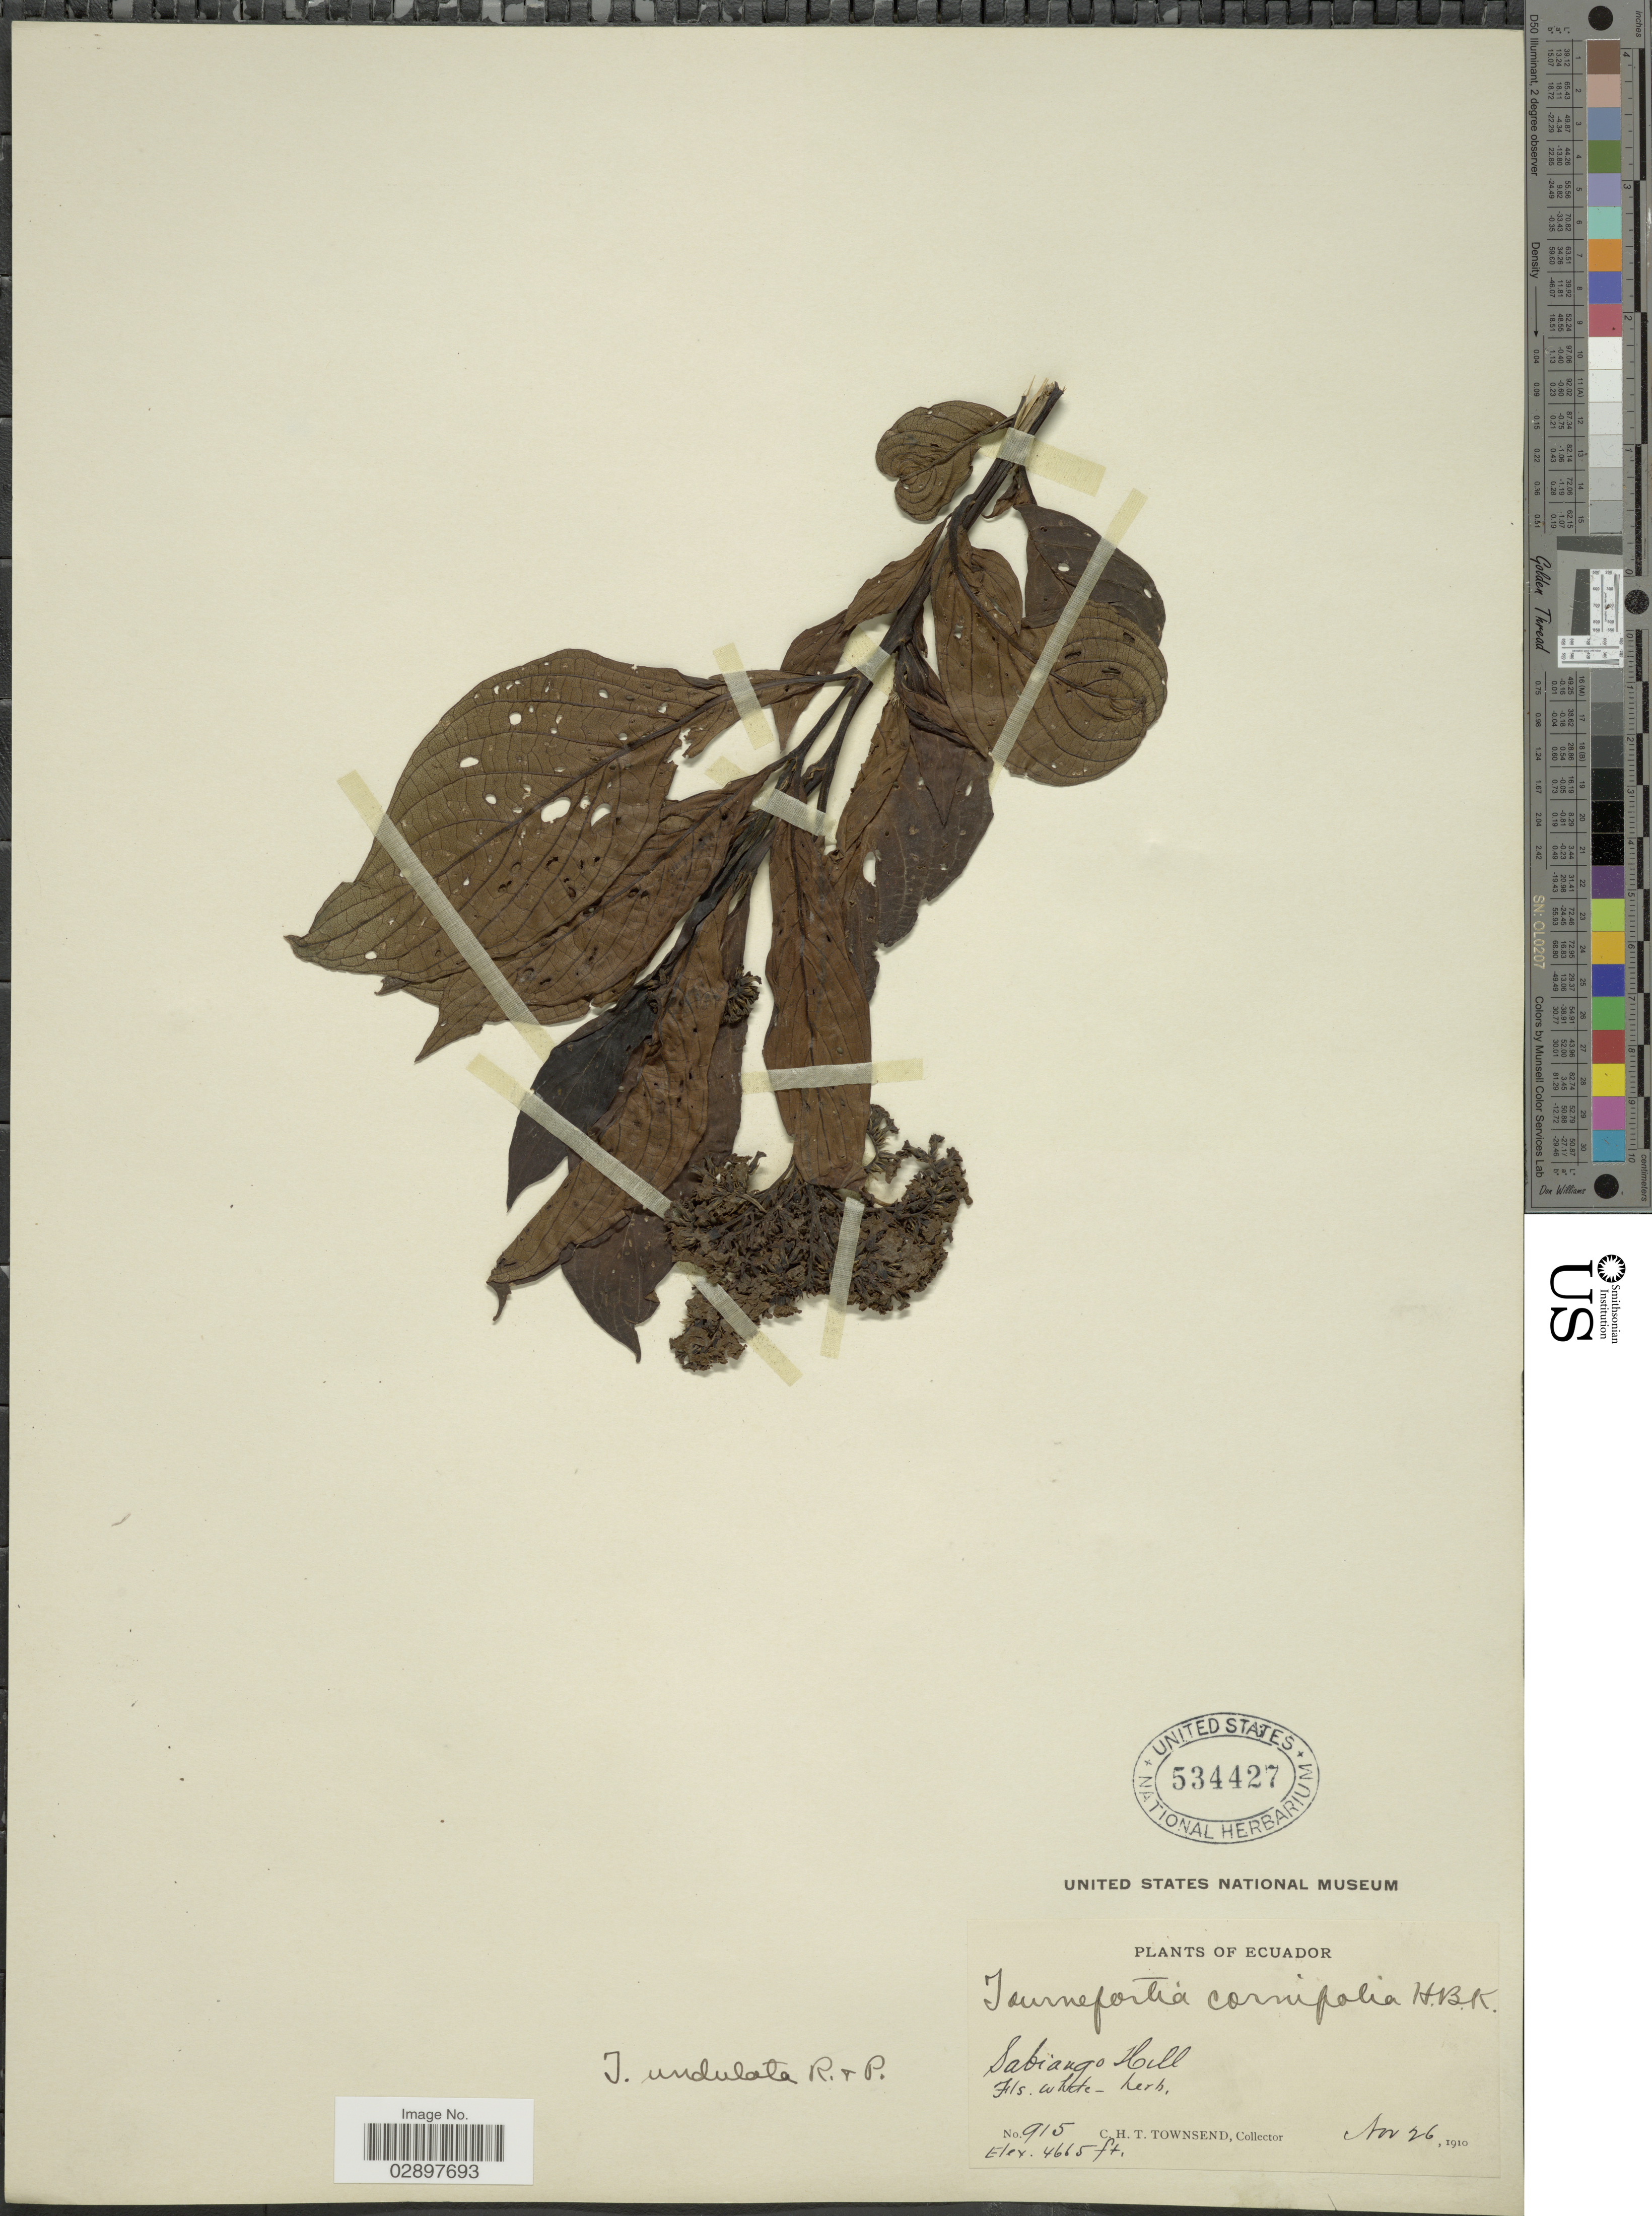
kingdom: Plantae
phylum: Tracheophyta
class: Magnoliopsida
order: Boraginales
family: Heliotropiaceae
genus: Tournefortia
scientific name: Tournefortia undulata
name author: Benth.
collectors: C. H. T. Townsend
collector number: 915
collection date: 1910-11-26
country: Ecuador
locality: Sabiango Hill.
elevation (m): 1422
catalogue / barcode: US 534427